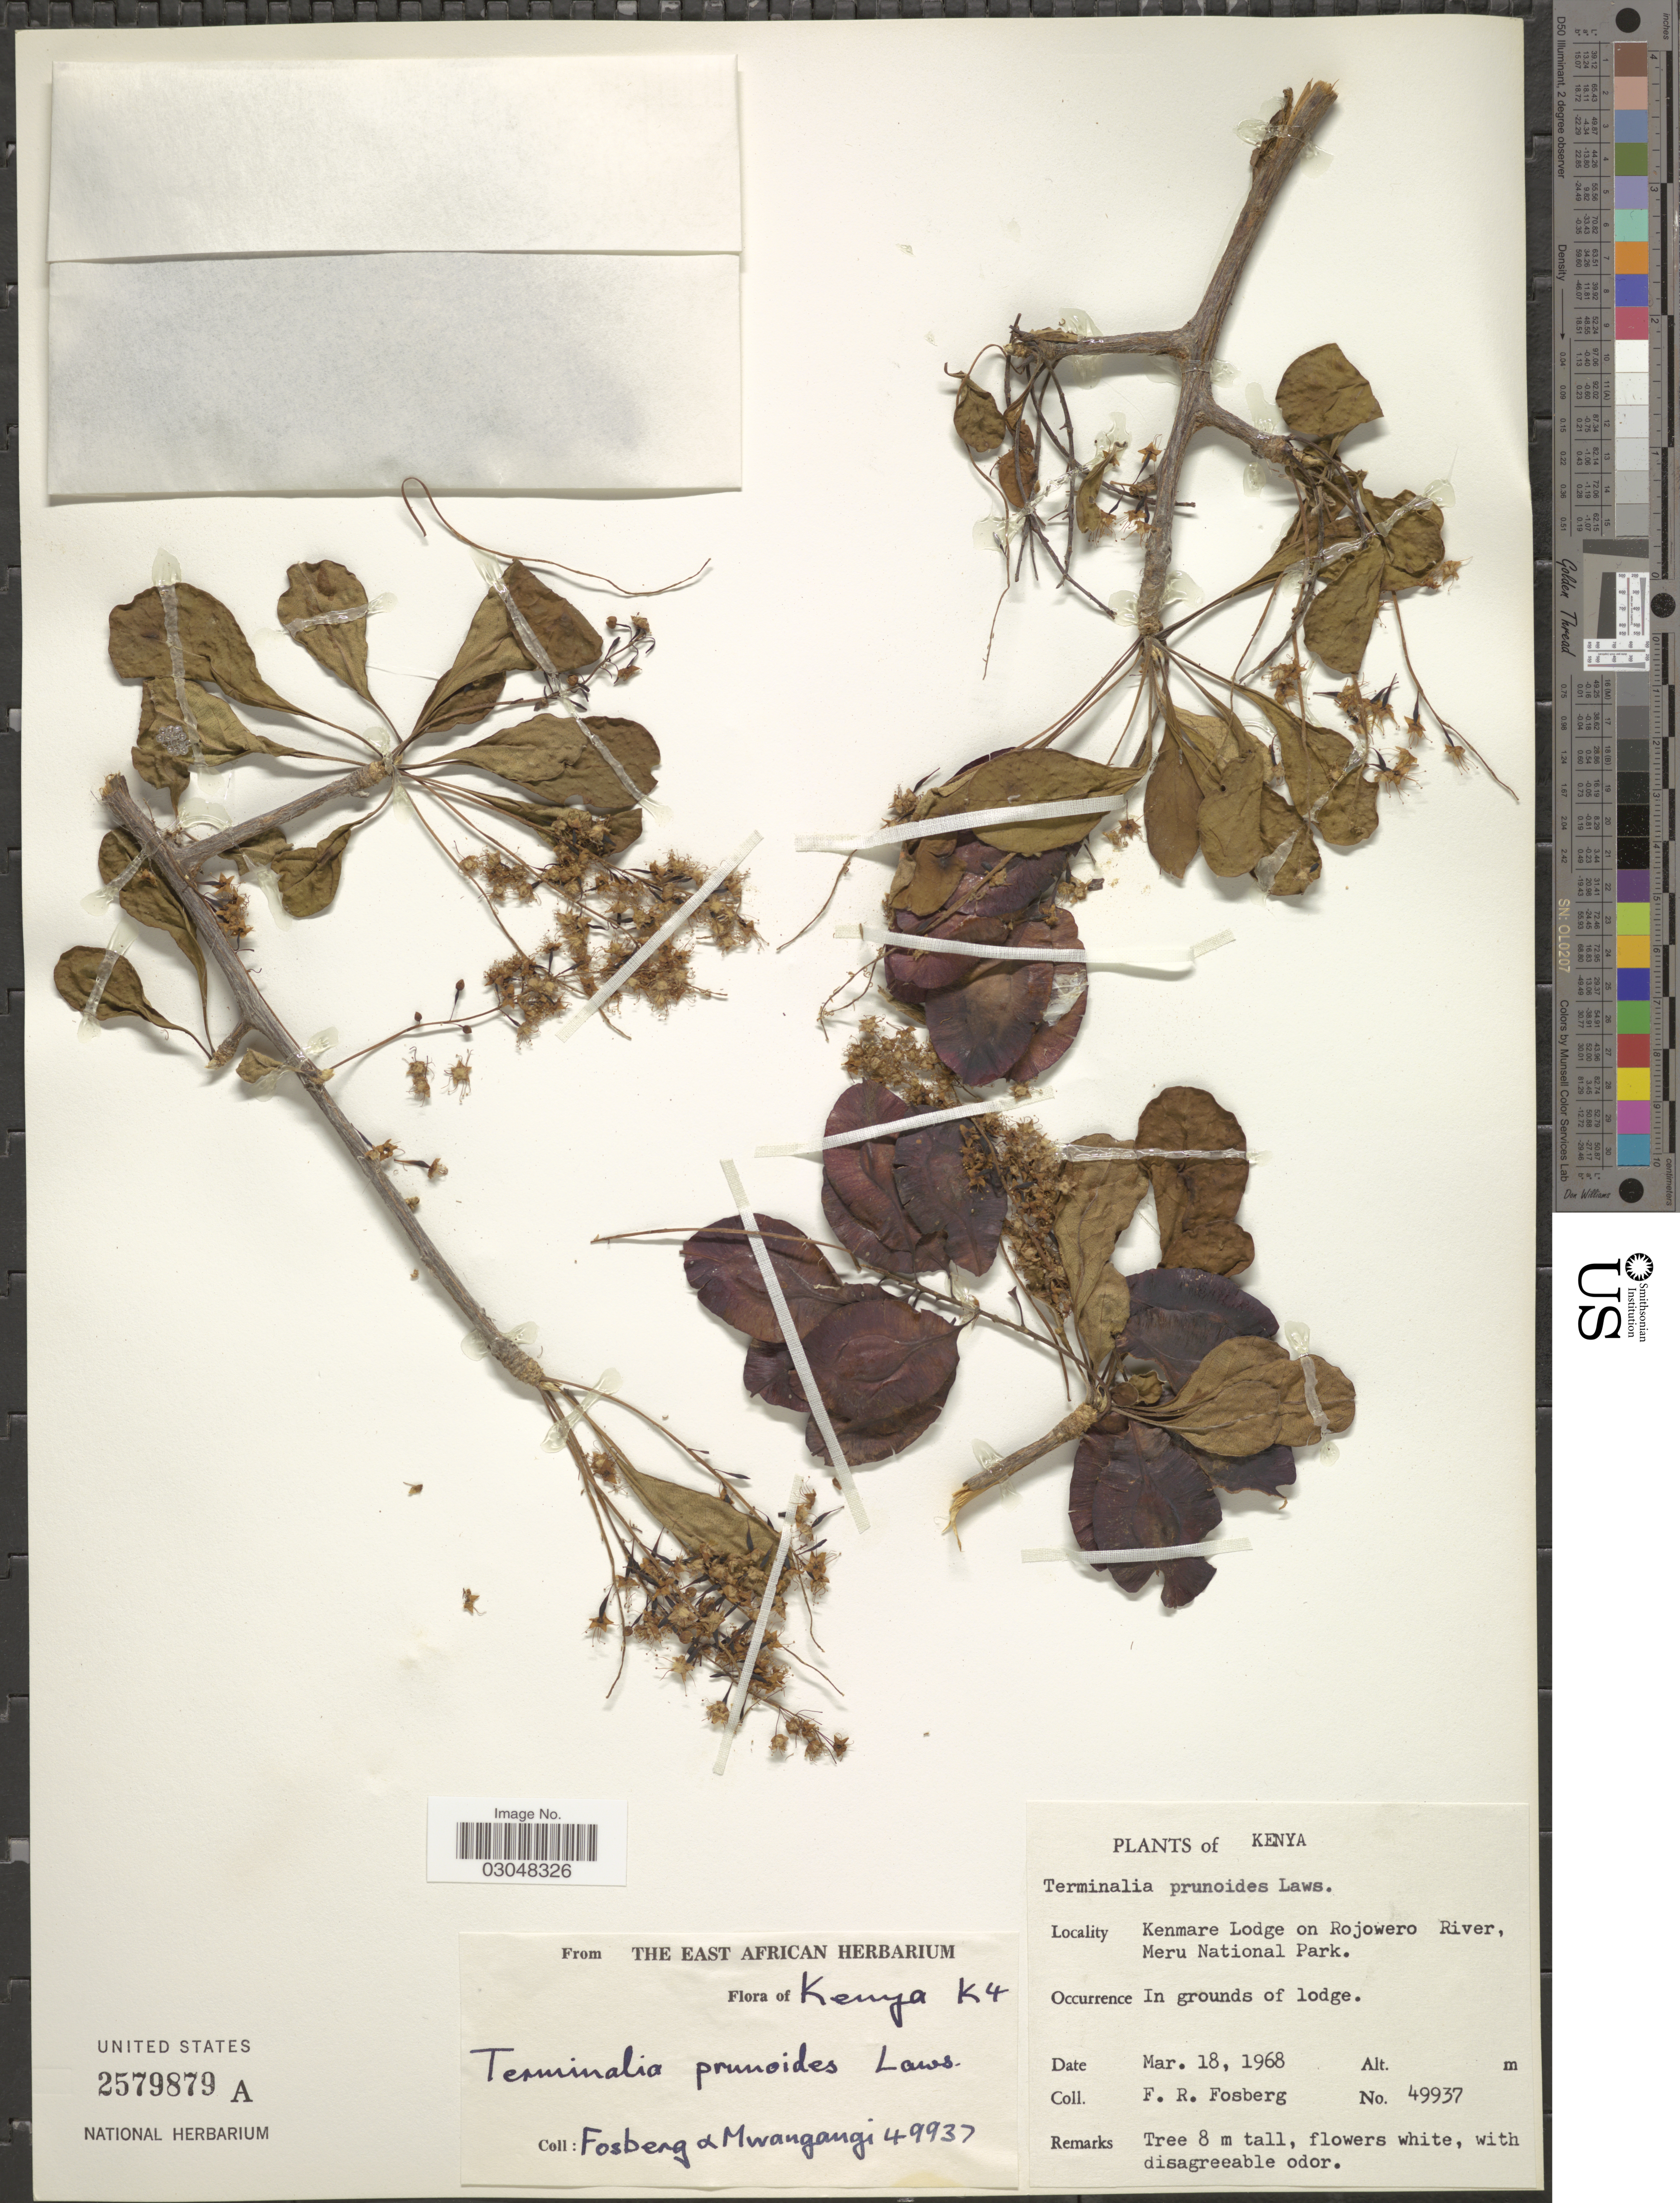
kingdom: Plantae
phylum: Tracheophyta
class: Magnoliopsida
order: Myrtales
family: Combretaceae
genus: Terminalia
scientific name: Terminalia prunioides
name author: M.A. Lawson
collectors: F. R. Fosberg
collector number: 49937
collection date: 1968-03-18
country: Kenya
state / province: Meru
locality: Kenmare Lodge on Rojowero River, Meru National Park.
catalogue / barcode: US 2579879A